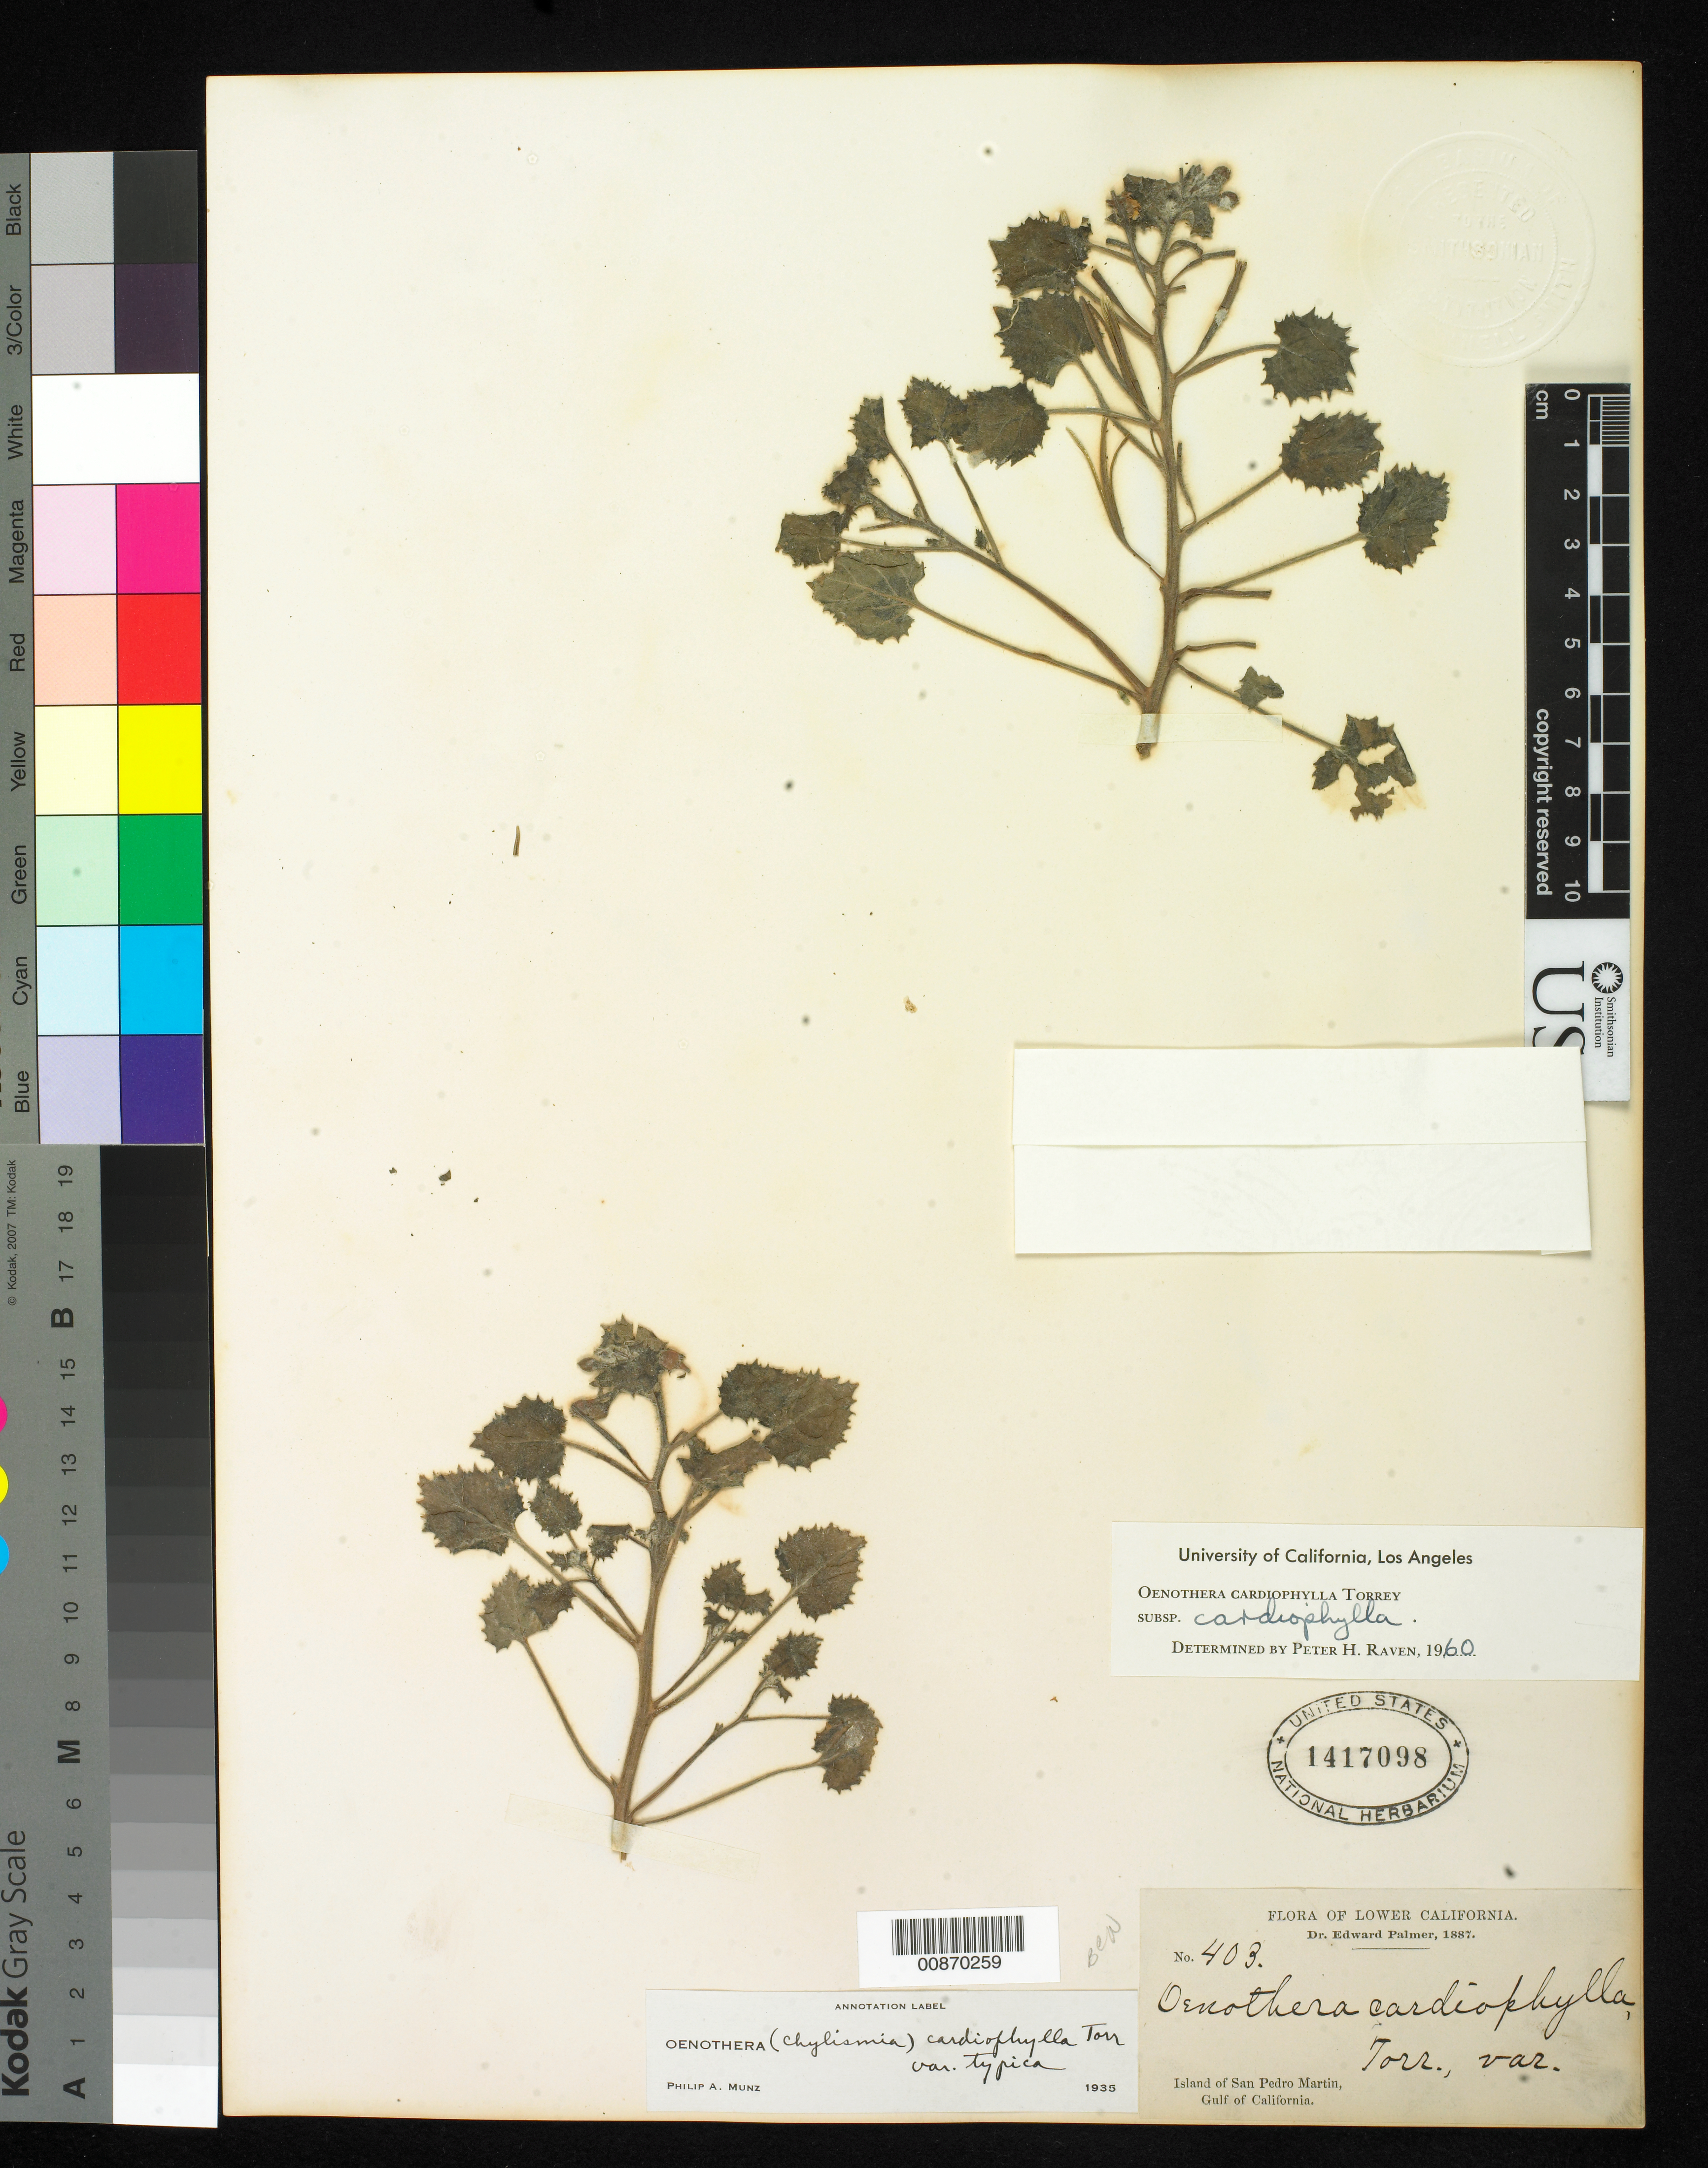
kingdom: Plantae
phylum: Tracheophyta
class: Magnoliopsida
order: Myrtales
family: Onagraceae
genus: Chylismia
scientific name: Chylismia cardiophylla subsp. cardiophylla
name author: (Torr.) Small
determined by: Wagner, W. L., (BOT), Smithsonian Institution - National Museum of Natural History (UNITED STATES)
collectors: E. Palmer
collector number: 403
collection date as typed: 1887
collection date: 1887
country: Mexico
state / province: Sonora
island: San Pedro Mártir I.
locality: Island of San Pedro Mártir. Gulf of California.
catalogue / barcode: US 1417098